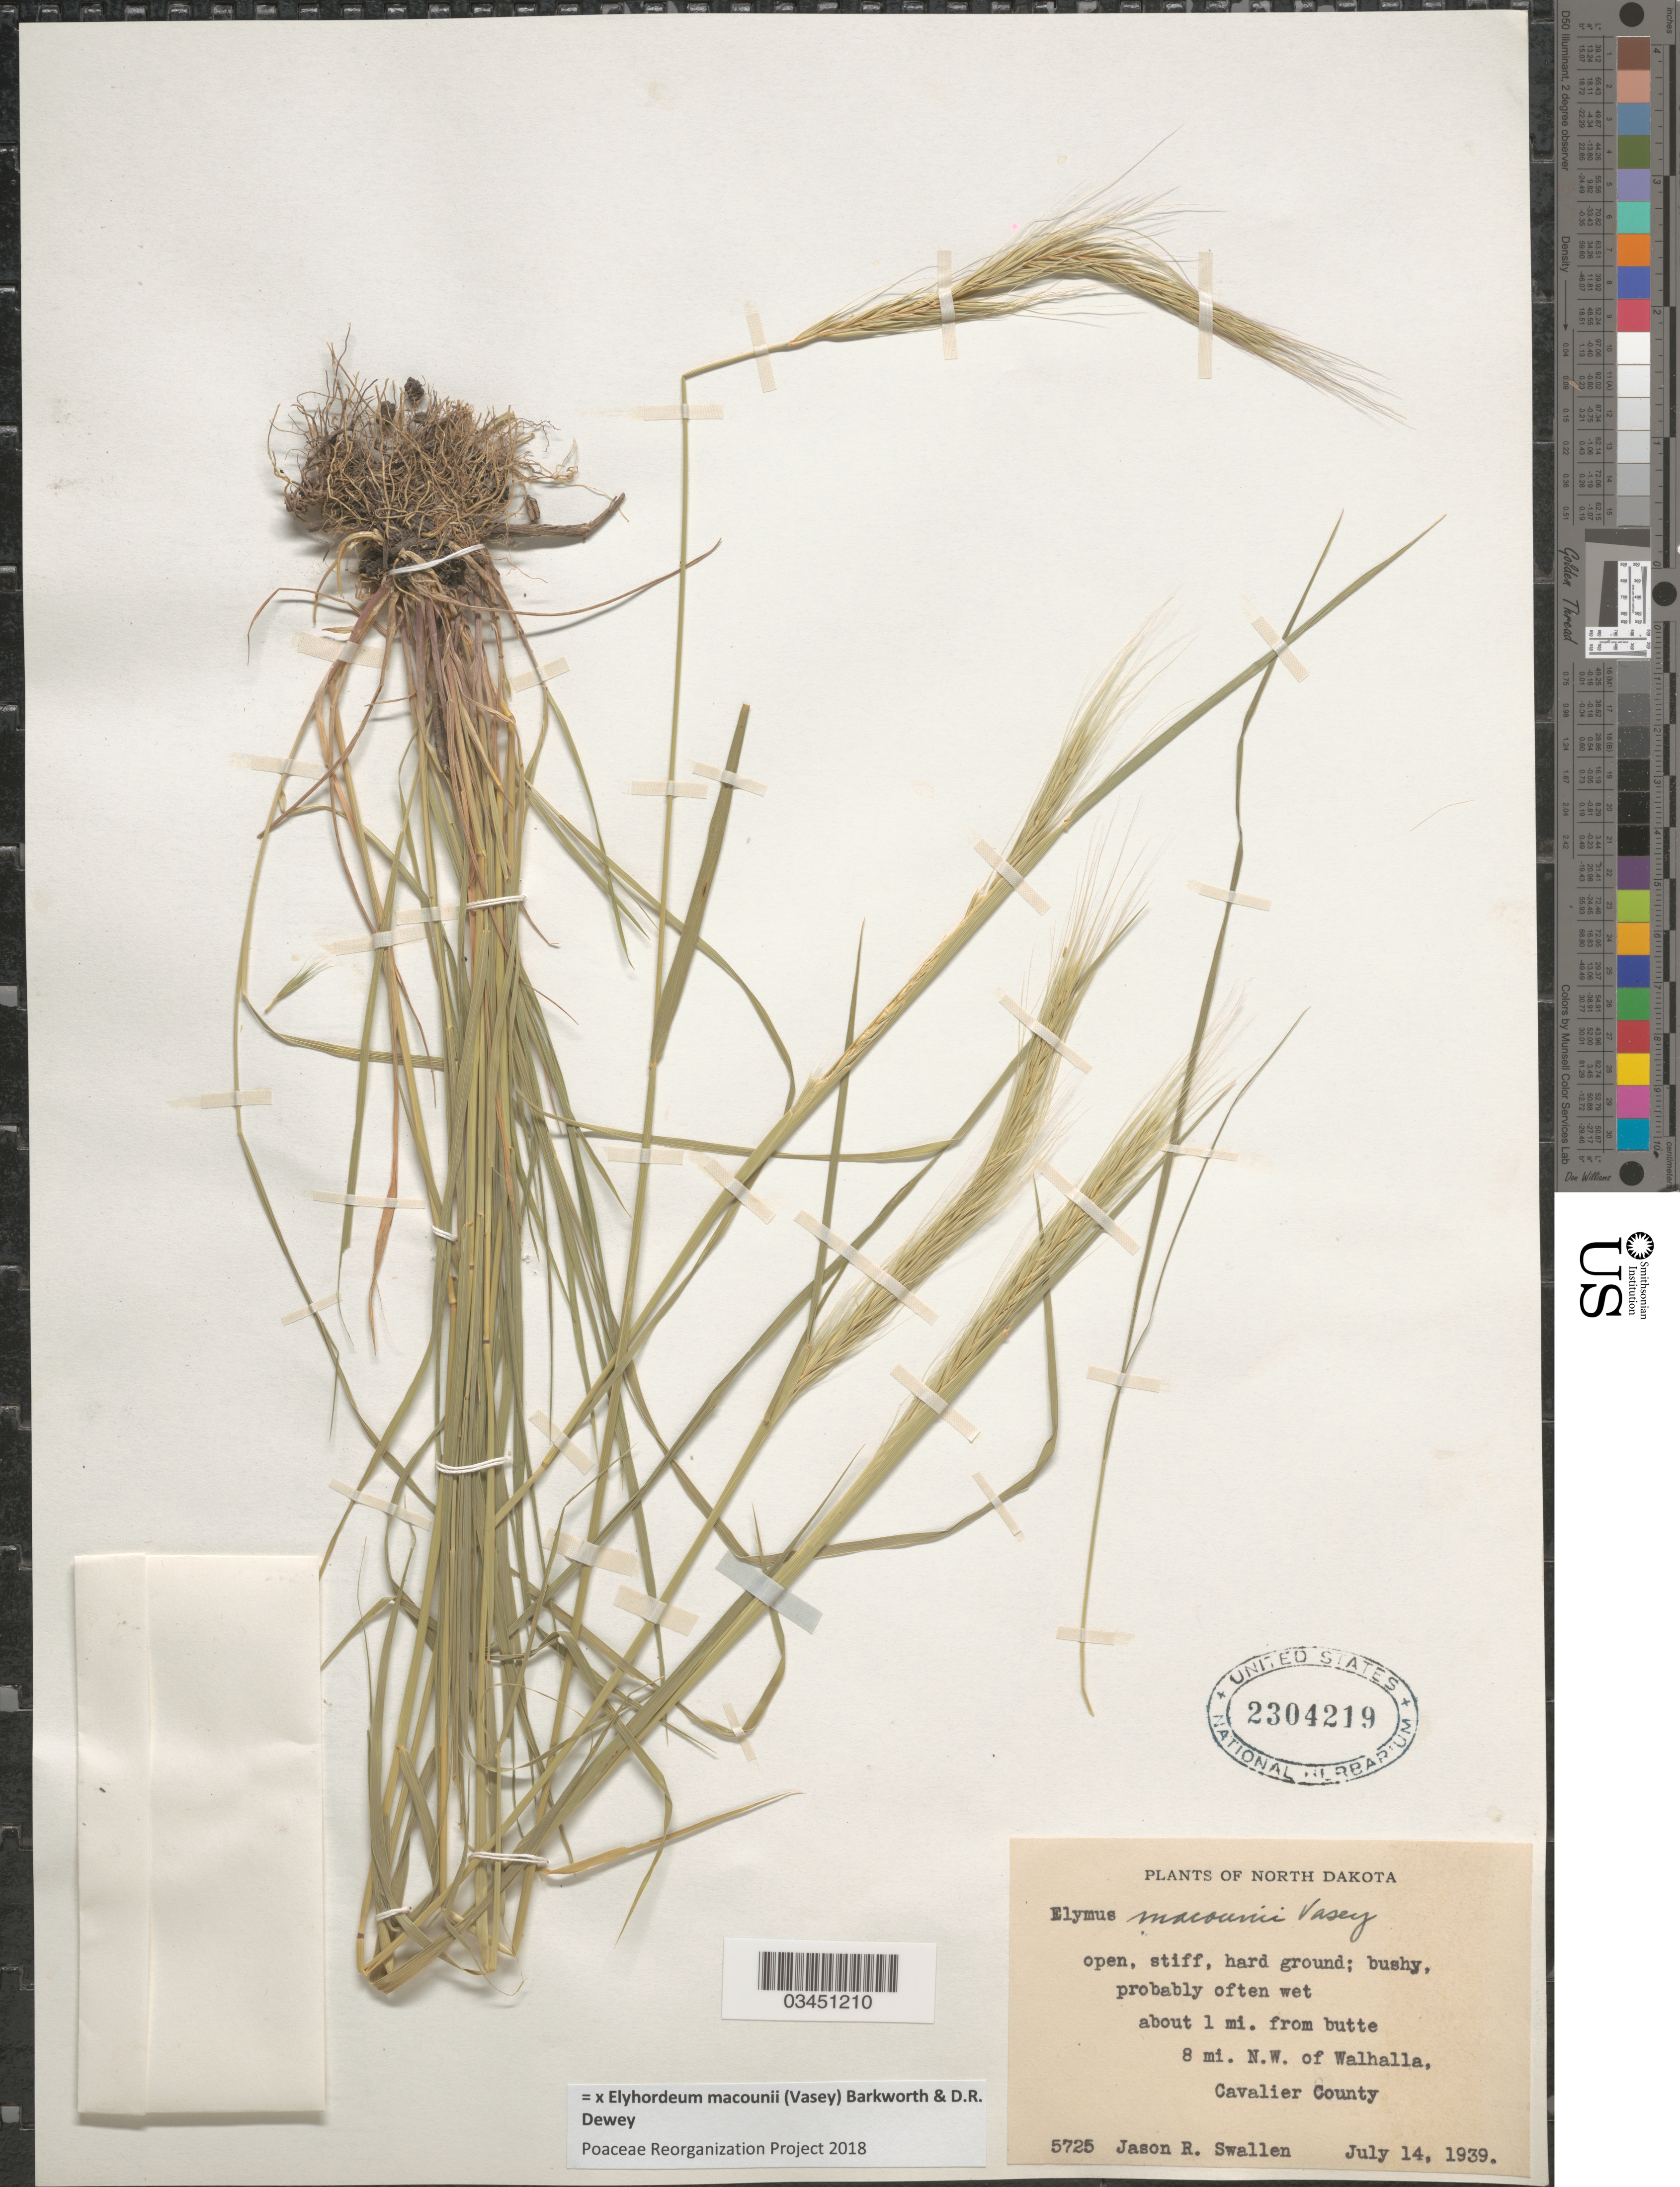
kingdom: Plantae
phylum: Tracheophyta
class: Liliopsida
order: Poales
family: Poaceae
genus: Elyhordeum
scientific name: x Elyhordeum macounii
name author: (Vasey) Barkworth & Dewey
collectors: J. R. Swallen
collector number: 5725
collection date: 1939-07-14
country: United States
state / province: North Dakota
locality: About 1 mi. from butte. 8 mi. N.W. of Walhalla, Cavalier County.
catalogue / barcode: US 2304219